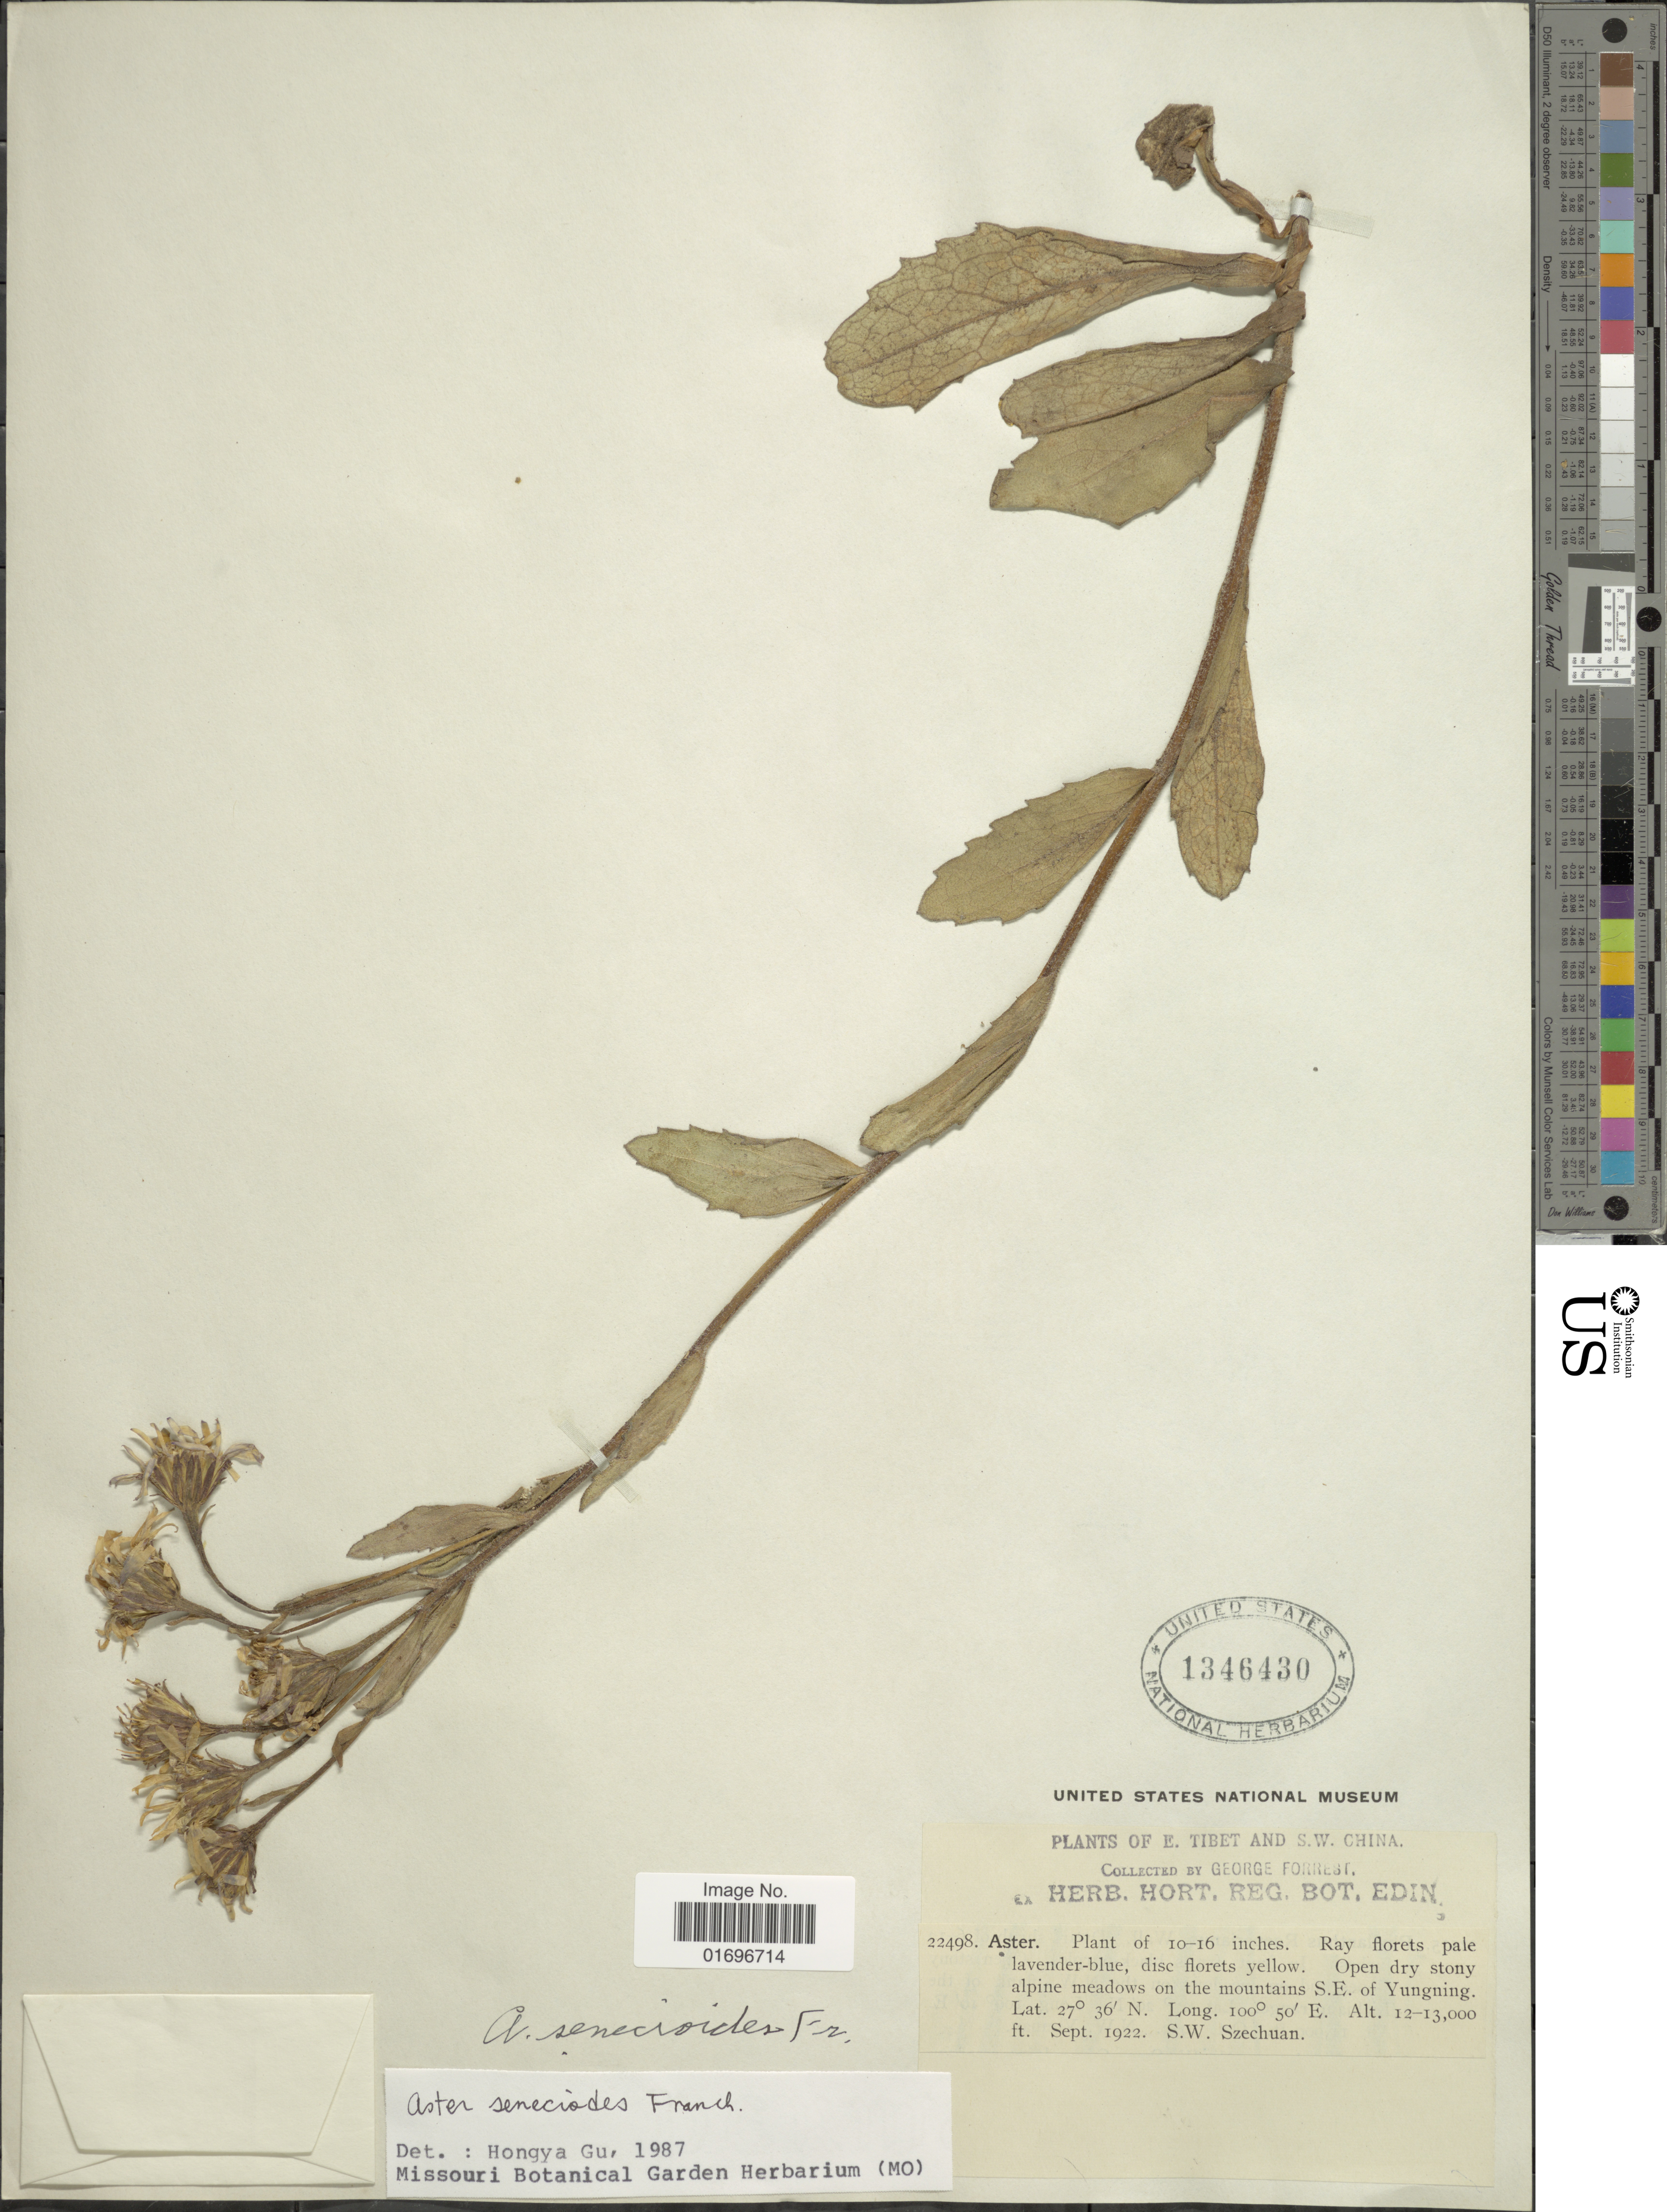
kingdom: Plantae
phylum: Tracheophyta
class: Magnoliopsida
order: Asterales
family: Asteraceae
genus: Aster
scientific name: Aster senecioides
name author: Franch.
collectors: G. Forrest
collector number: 22498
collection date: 1922-09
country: China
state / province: Sichuan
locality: E. Tibet and S.W. China. Open dry stony alpine meadows on the mountais, S.E. of Yungning. S.W. Szechuan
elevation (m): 3658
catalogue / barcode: US 1346430